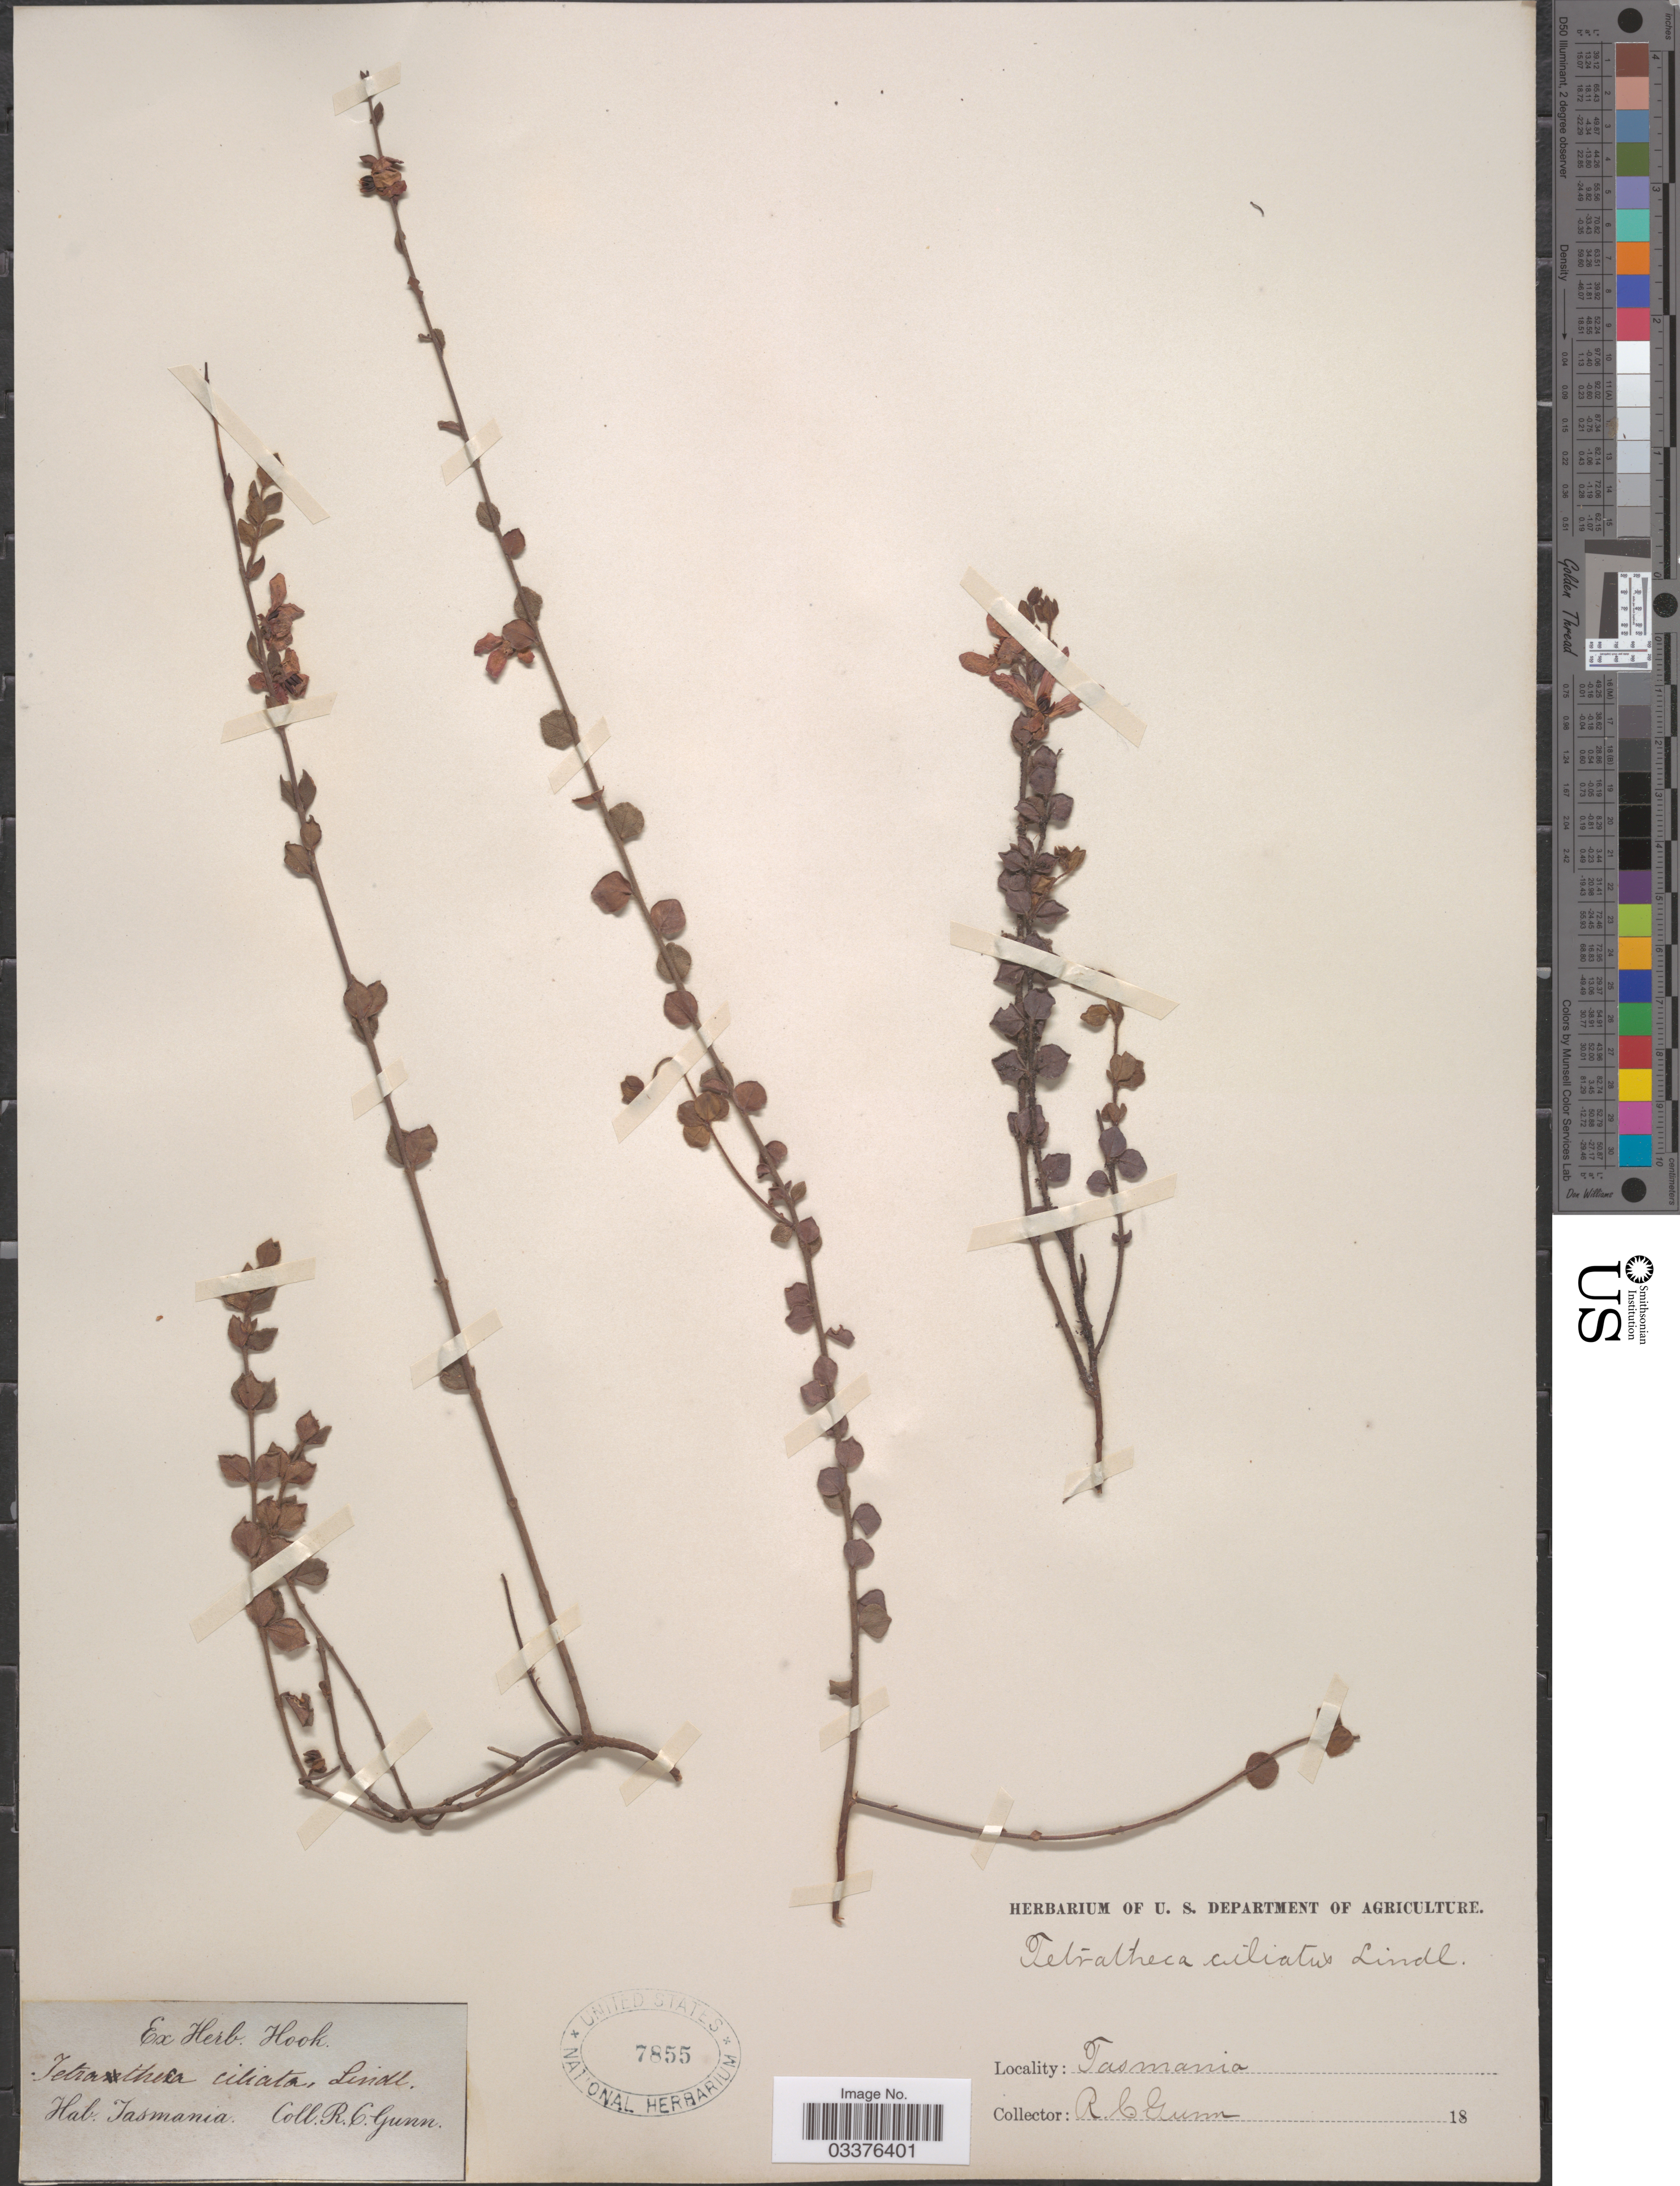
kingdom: Plantae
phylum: Tracheophyta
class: Magnoliopsida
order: Oxalidales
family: Elaeocarpaceae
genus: Tetratheca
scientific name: Tetratheca ciliata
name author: Lindl.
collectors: R. Gunn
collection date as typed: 18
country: Australia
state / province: Tasmania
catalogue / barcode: US 7855